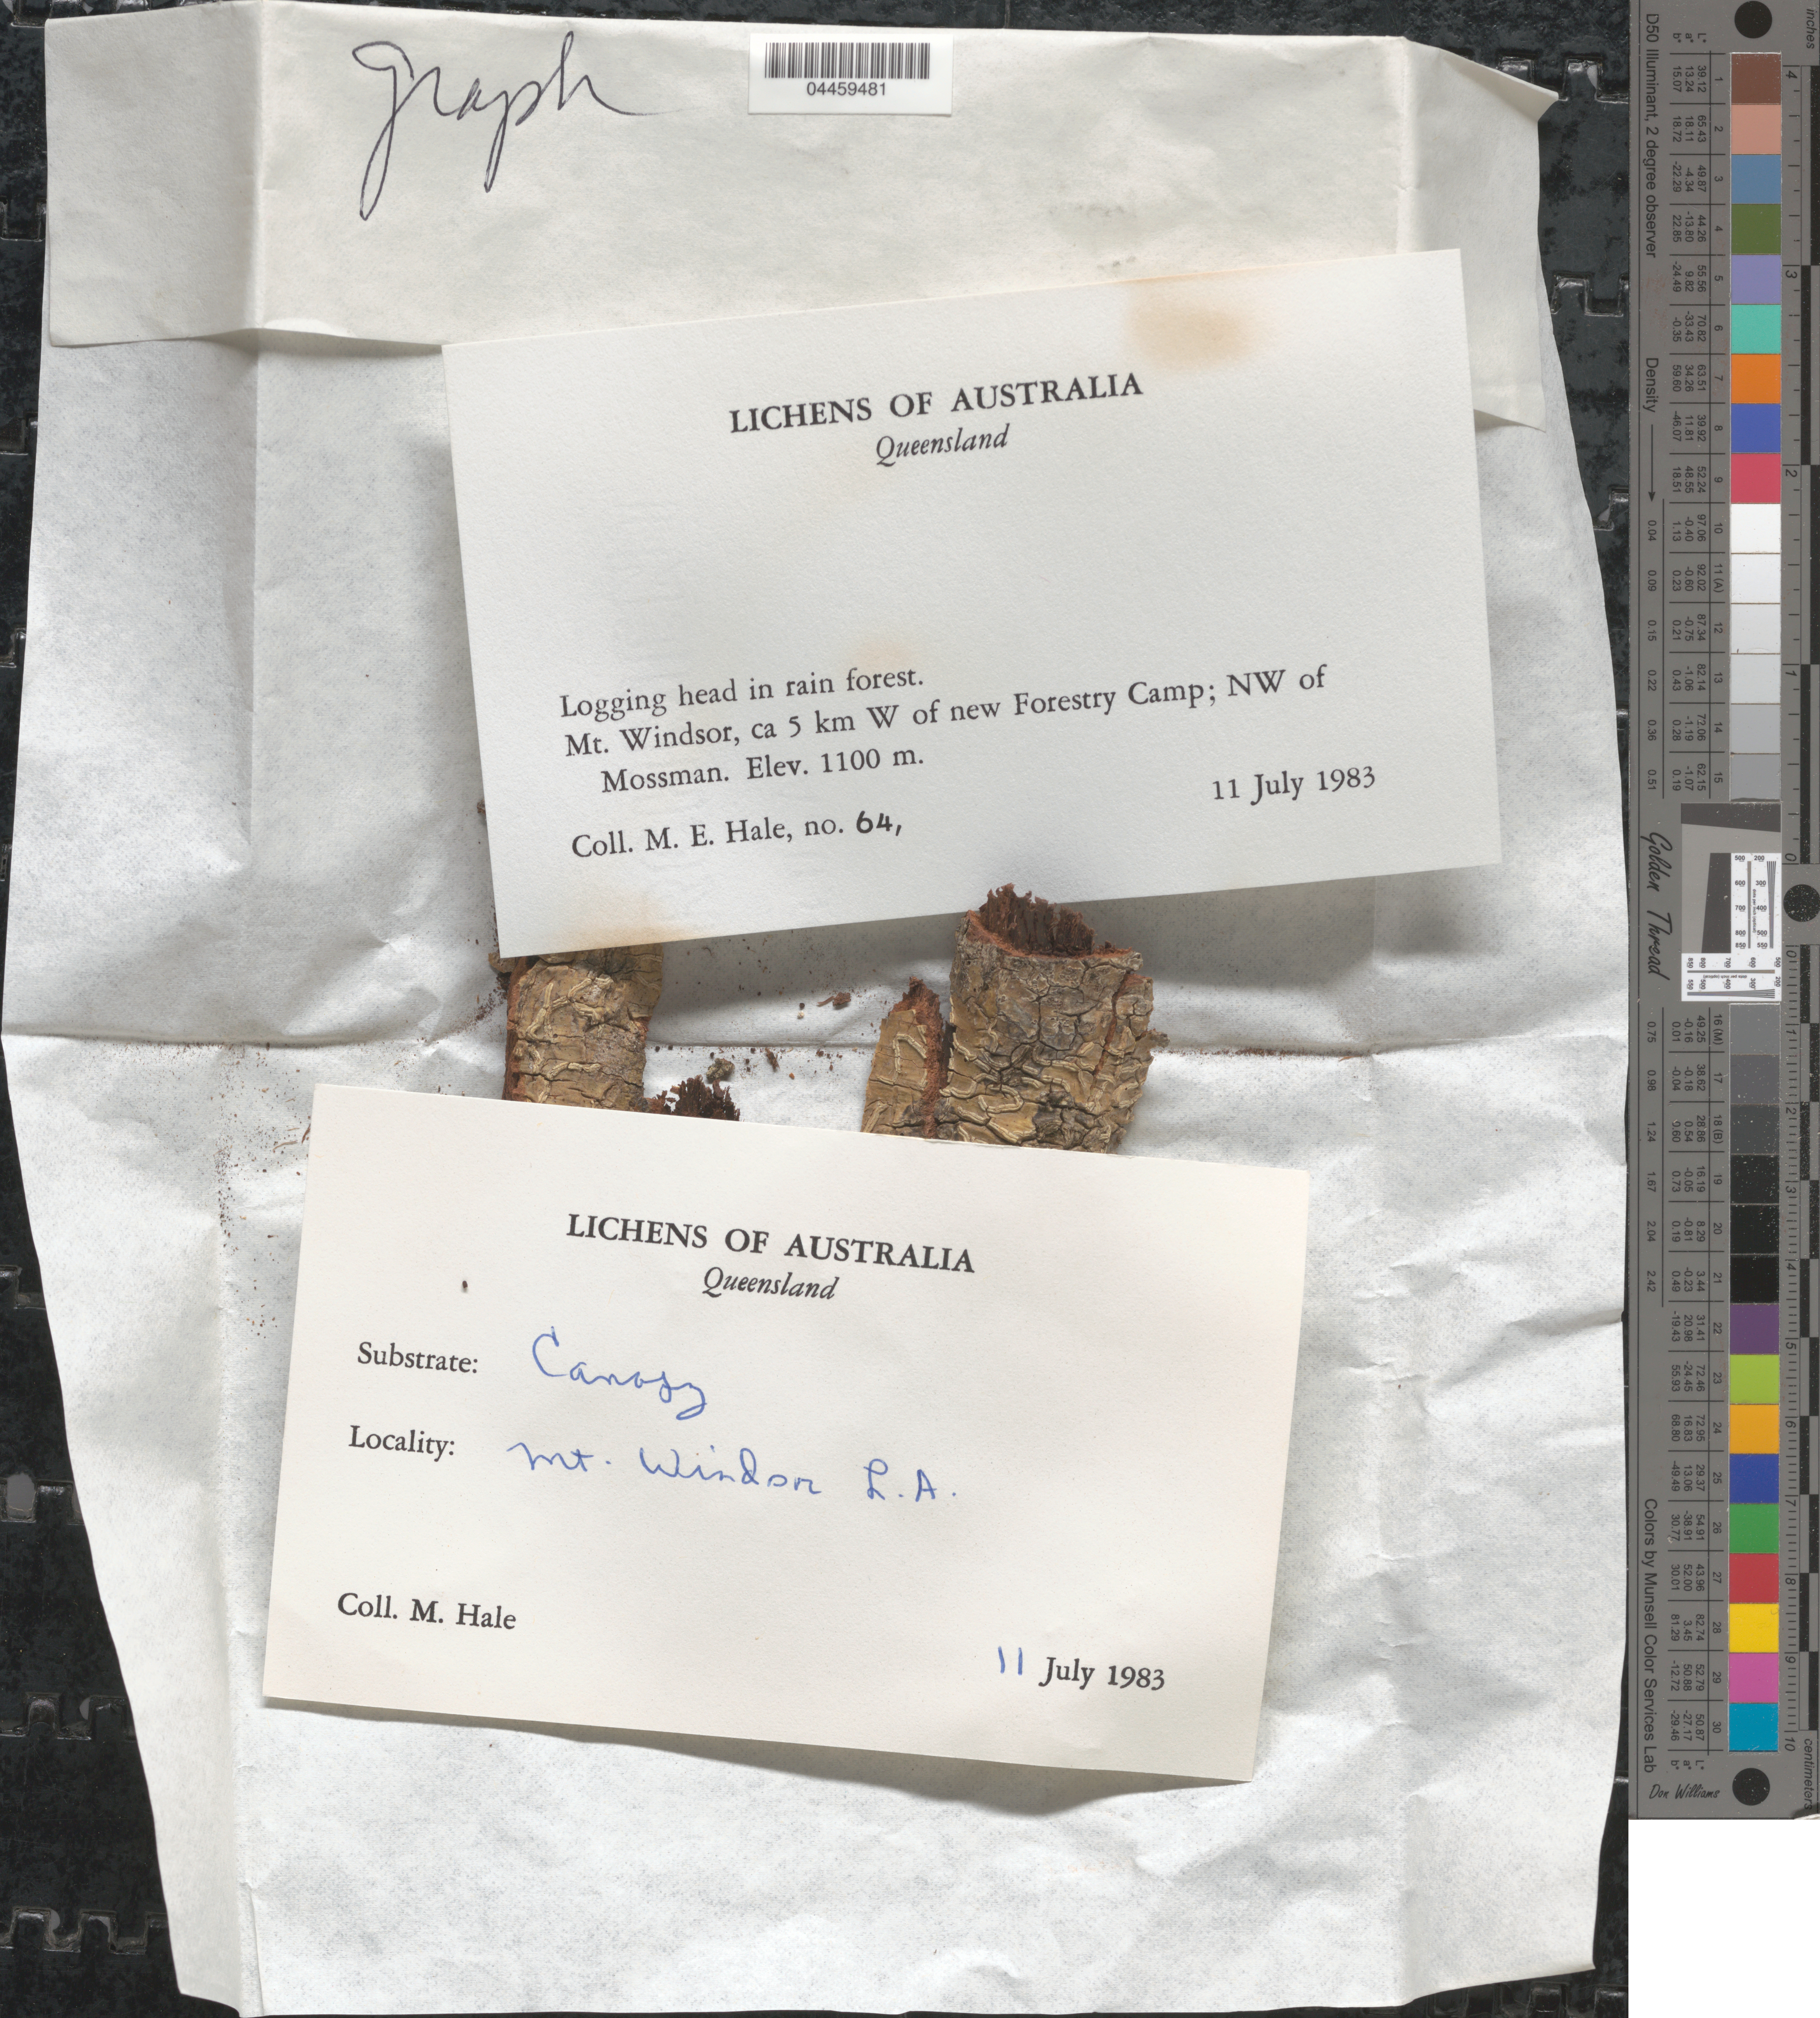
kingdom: Fungi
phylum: Ascomycota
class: Lecanoromycetes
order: Ostropales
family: Graphidaceae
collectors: M. Hale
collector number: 64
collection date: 1983-07-11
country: Australia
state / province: Queensland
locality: Logging head in rain forest. Mt. Windsor, ca 5 km W of new Forestry Camp; NW of Mossman.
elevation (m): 1100